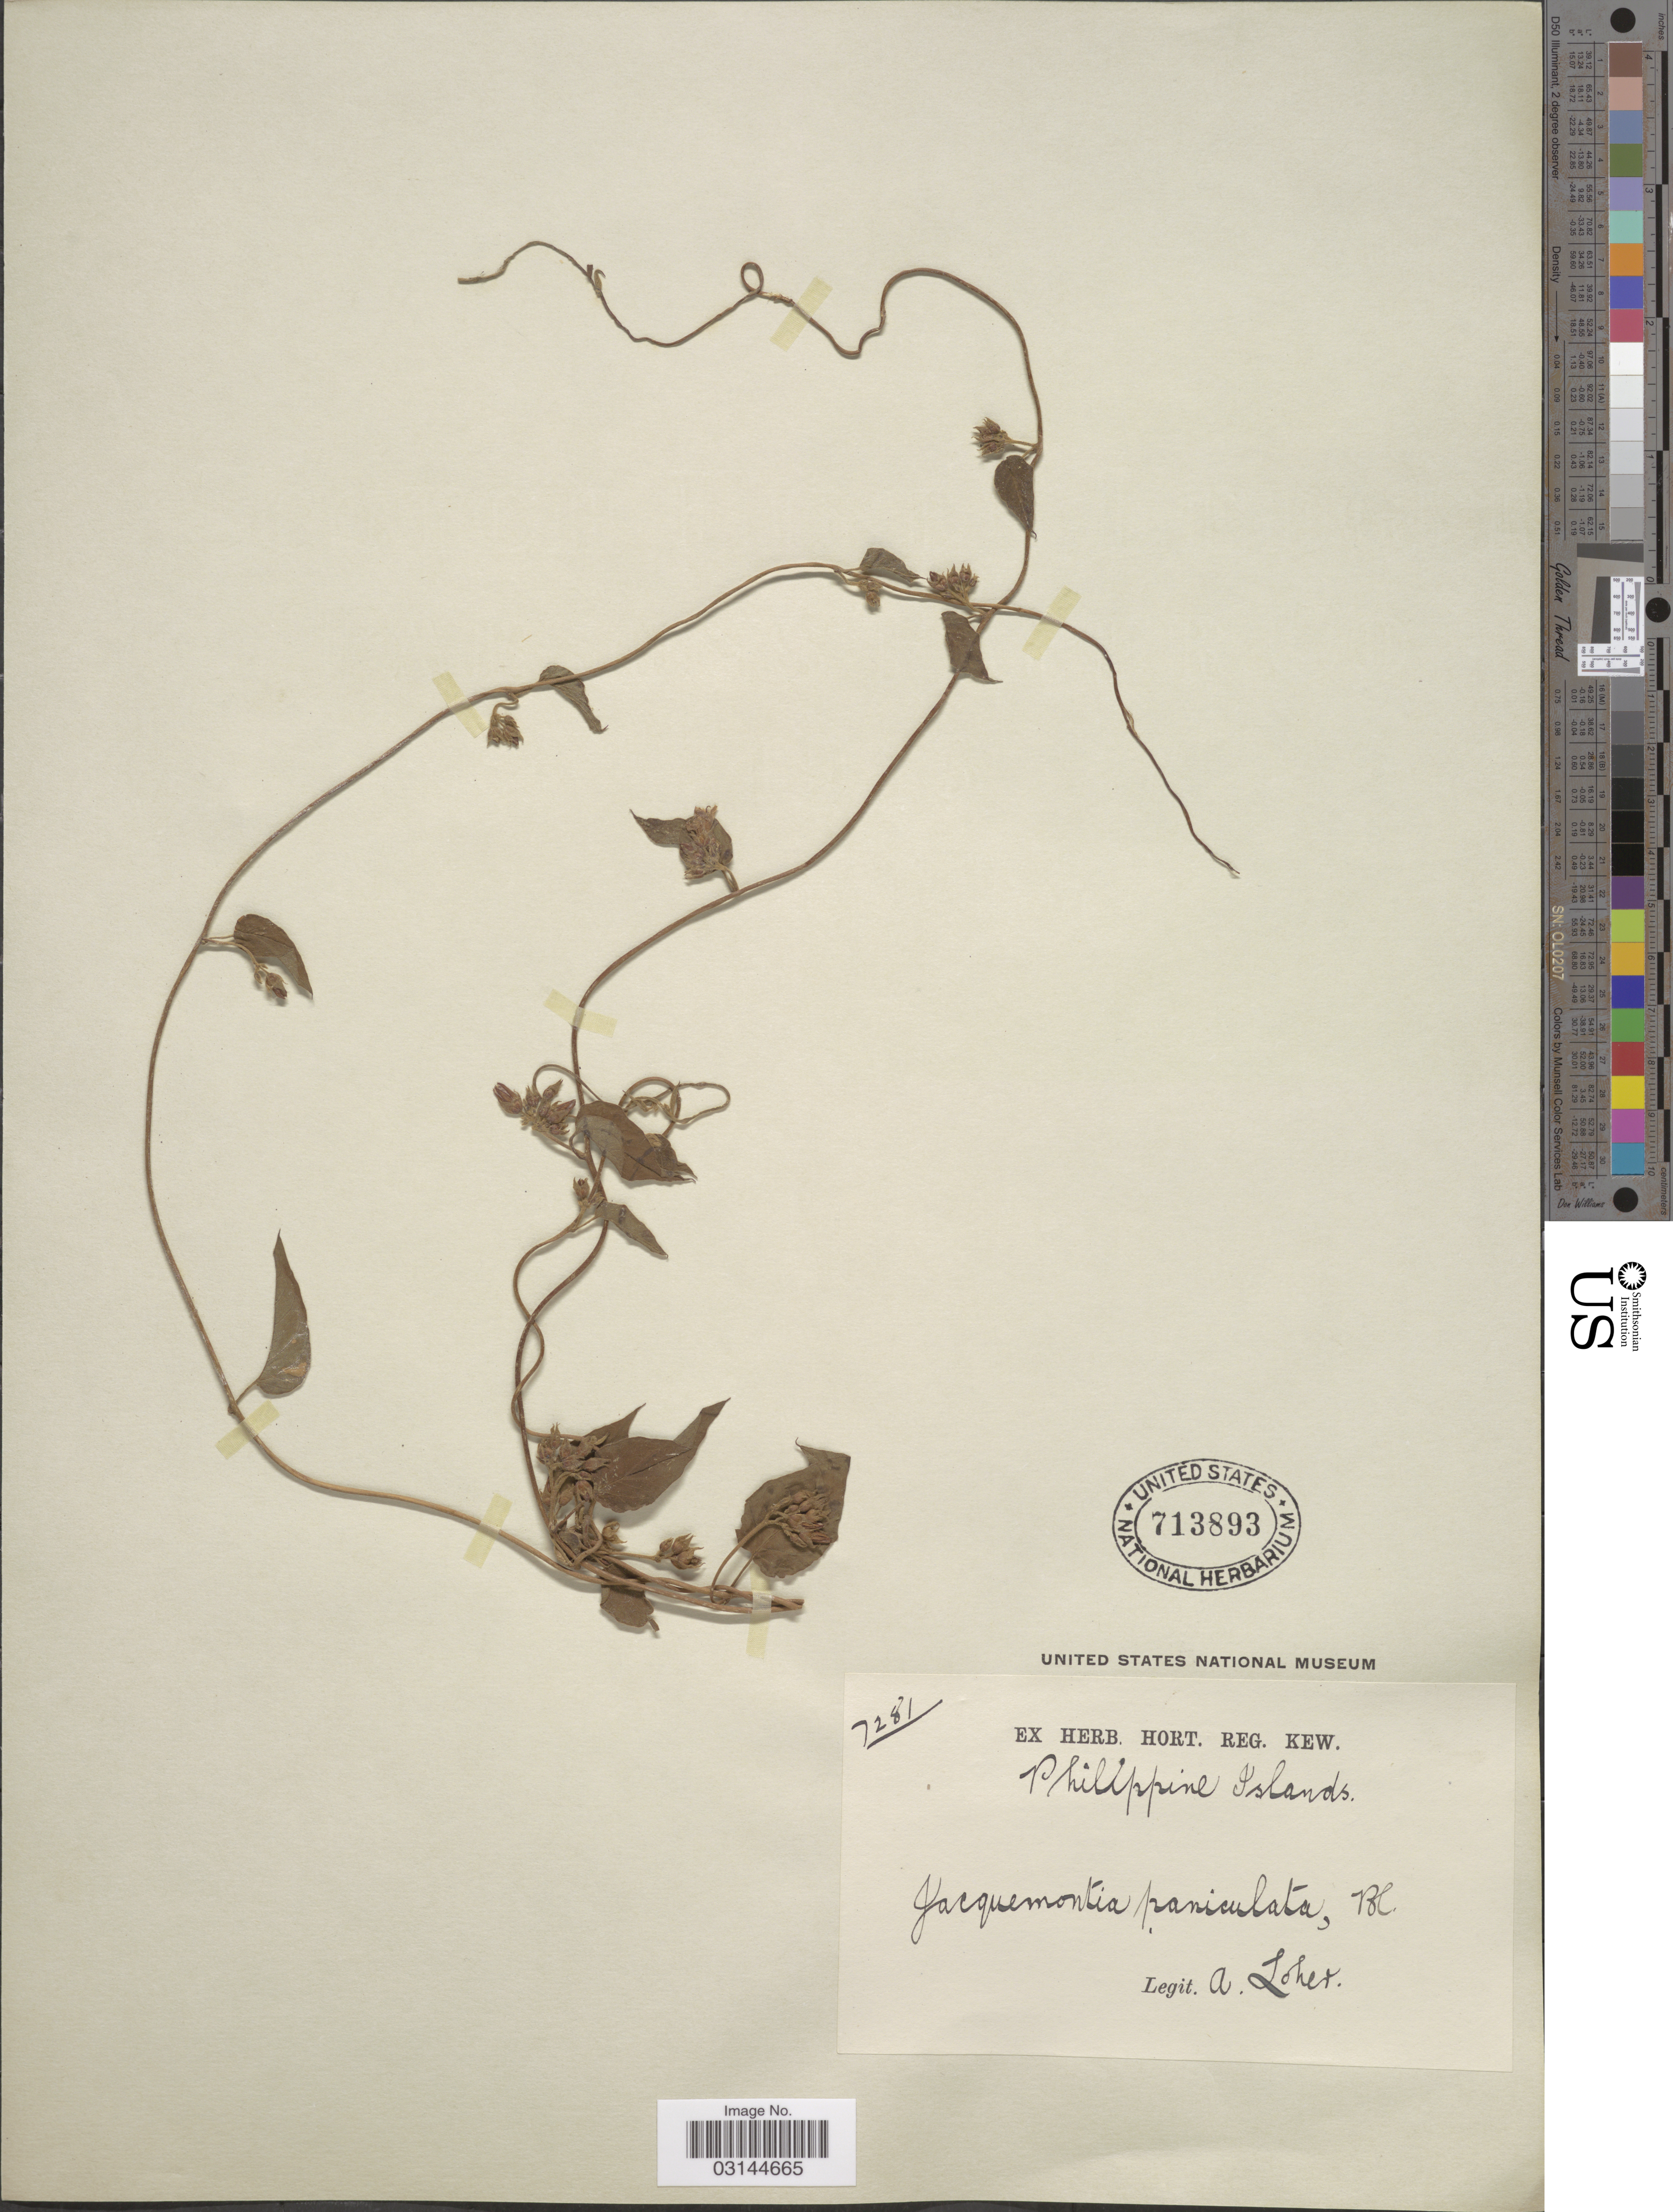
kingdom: Plantae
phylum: Tracheophyta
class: Magnoliopsida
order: Solanales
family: Convolvulaceae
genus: Jacquemontia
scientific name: Jacquemontia paniculata var. tomentosa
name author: (Warb.) Ooststr.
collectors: A. Loher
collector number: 7281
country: Philippines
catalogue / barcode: US 713893